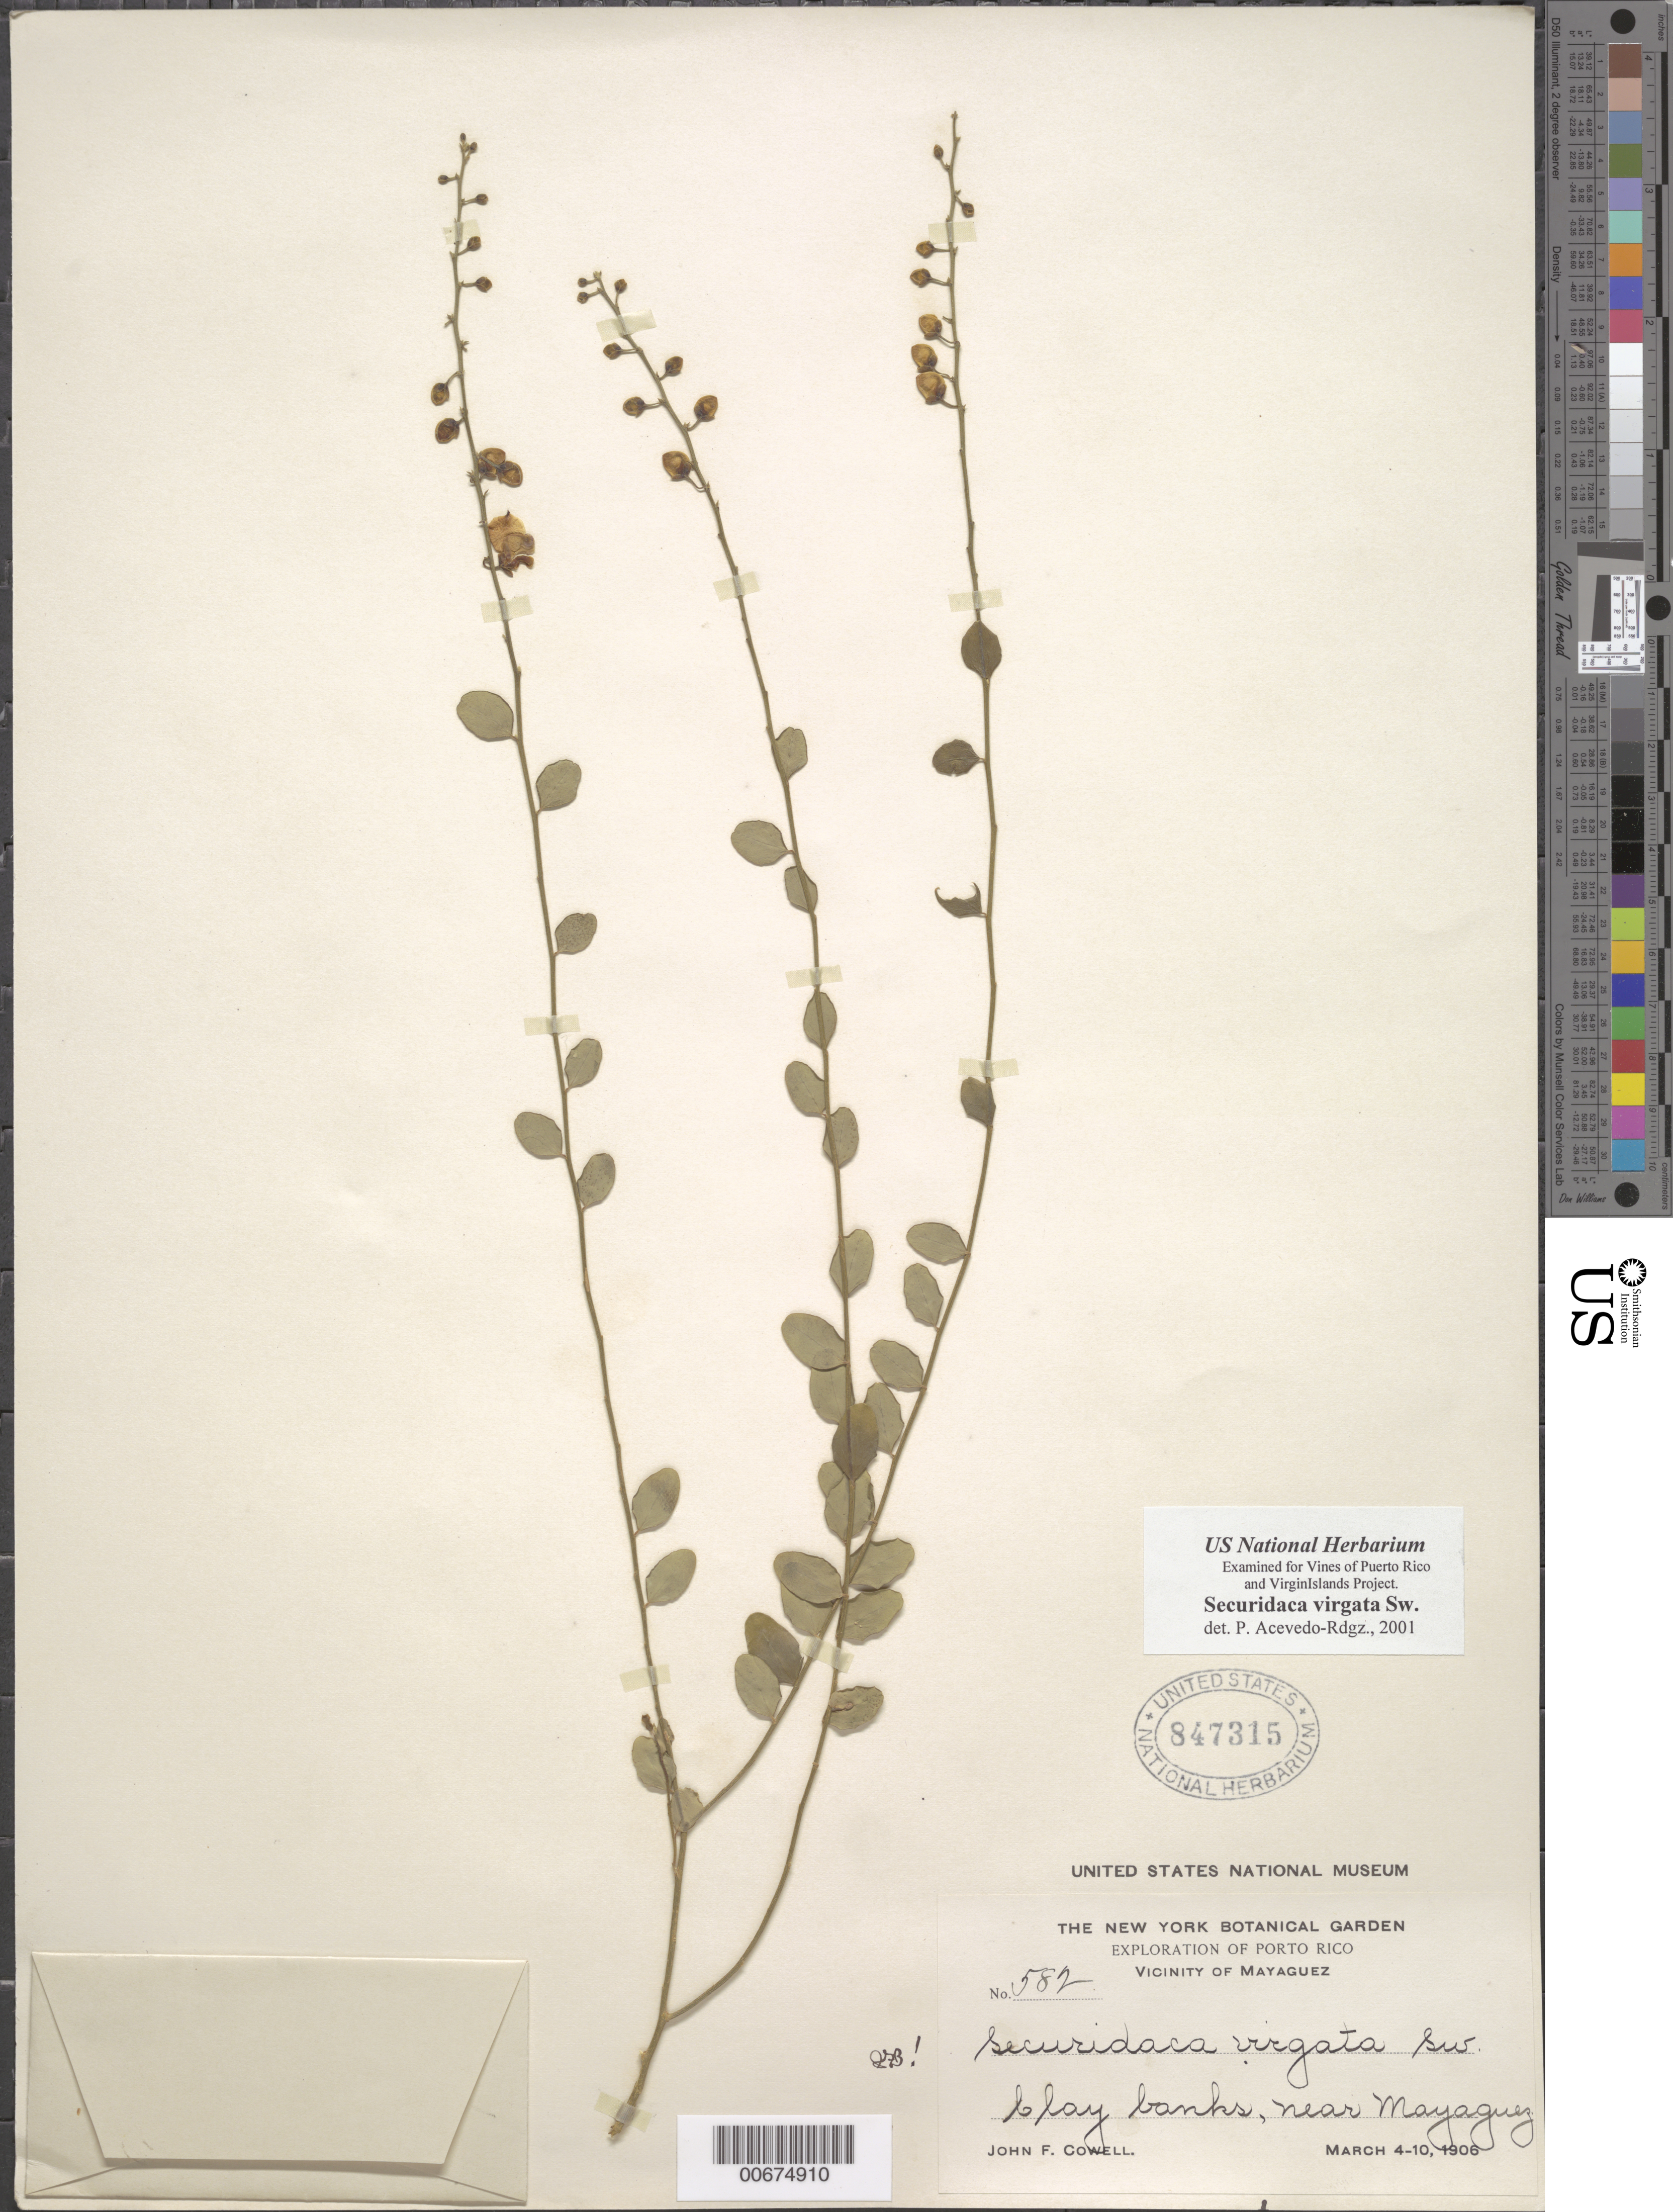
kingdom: Plantae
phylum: Tracheophyta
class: Magnoliopsida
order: Fabales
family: Polygalaceae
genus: Securidaca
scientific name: Securidaca virgata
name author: Sw.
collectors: J. F. Cowell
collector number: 582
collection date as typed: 04 Mar 1906 to 10 Mar 1906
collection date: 1906-03-04/1906-03-10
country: Puerto Rico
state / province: Mayagüez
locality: vicinity of Mayaguez. Clay banks.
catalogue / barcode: US 847315